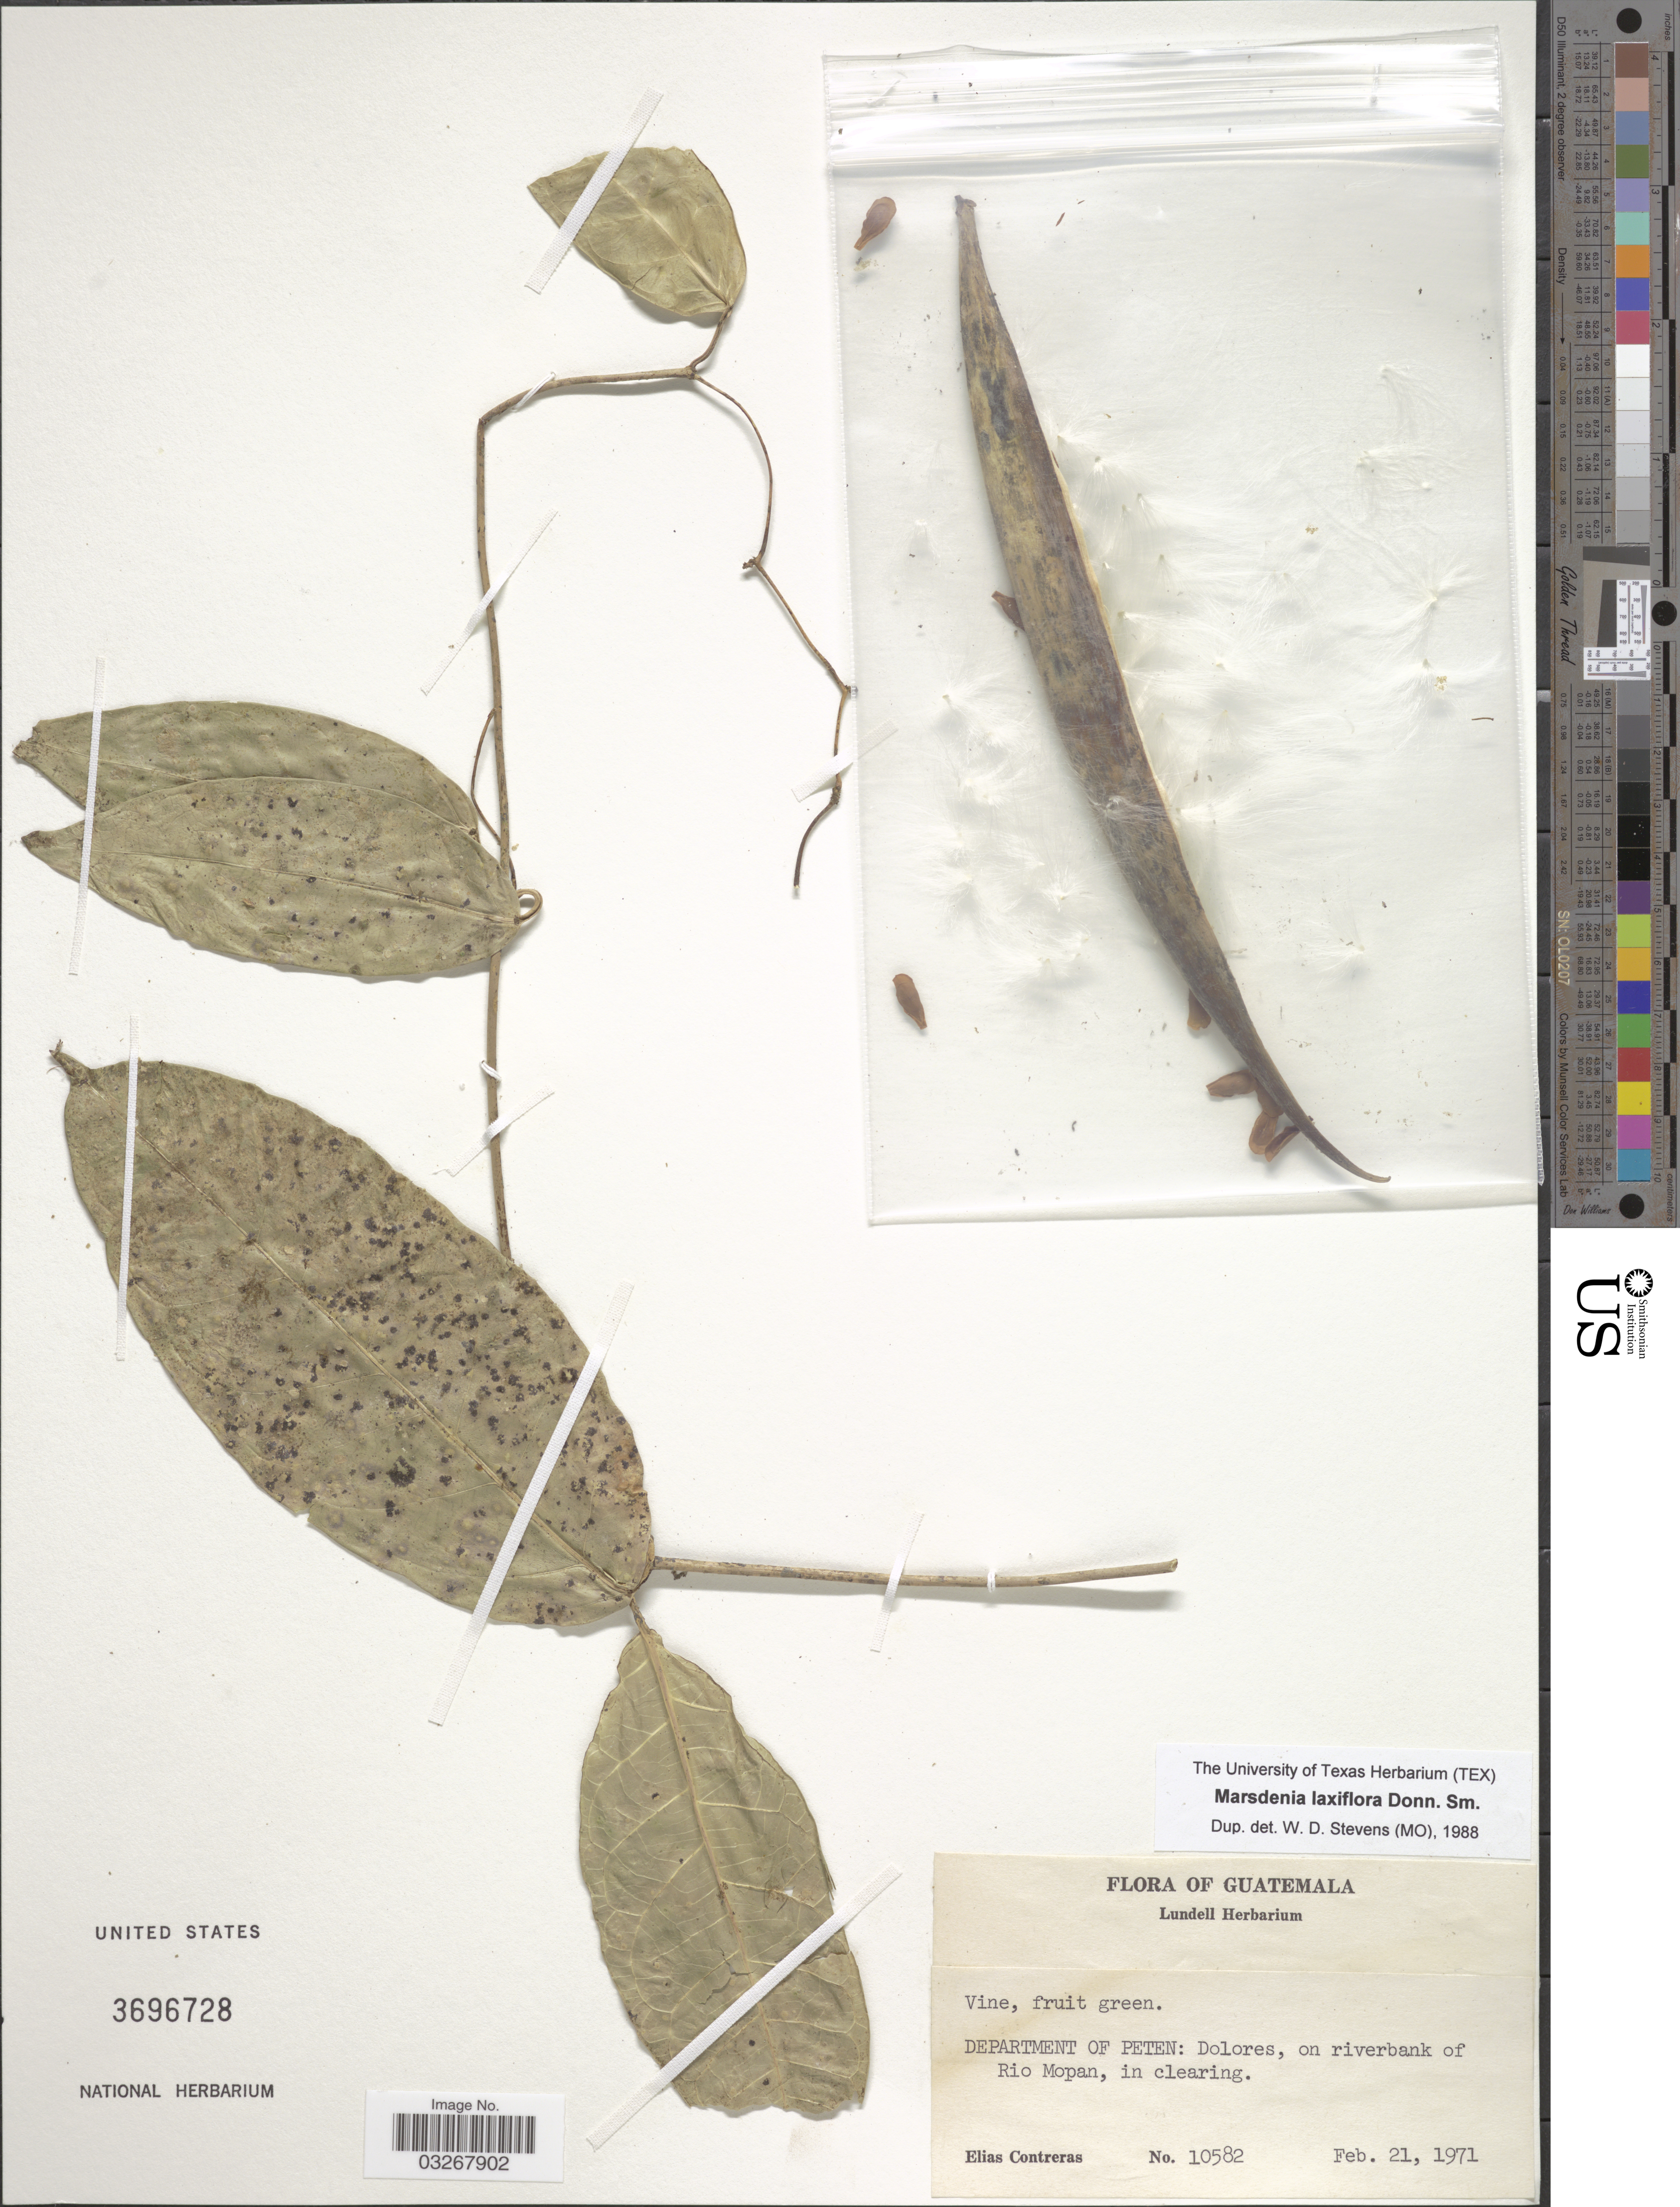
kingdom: Plantae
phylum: Tracheophyta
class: Magnoliopsida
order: Gentianales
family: Apocynaceae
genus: Marsdenia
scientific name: Marsdenia laxiflora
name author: Donn. Sm.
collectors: E. Contreras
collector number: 10582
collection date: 1971-02-21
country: Guatemala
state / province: El Petén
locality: Department of Peten: Dolores, on riverbank of Rio Mopan.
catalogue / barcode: US 3696728